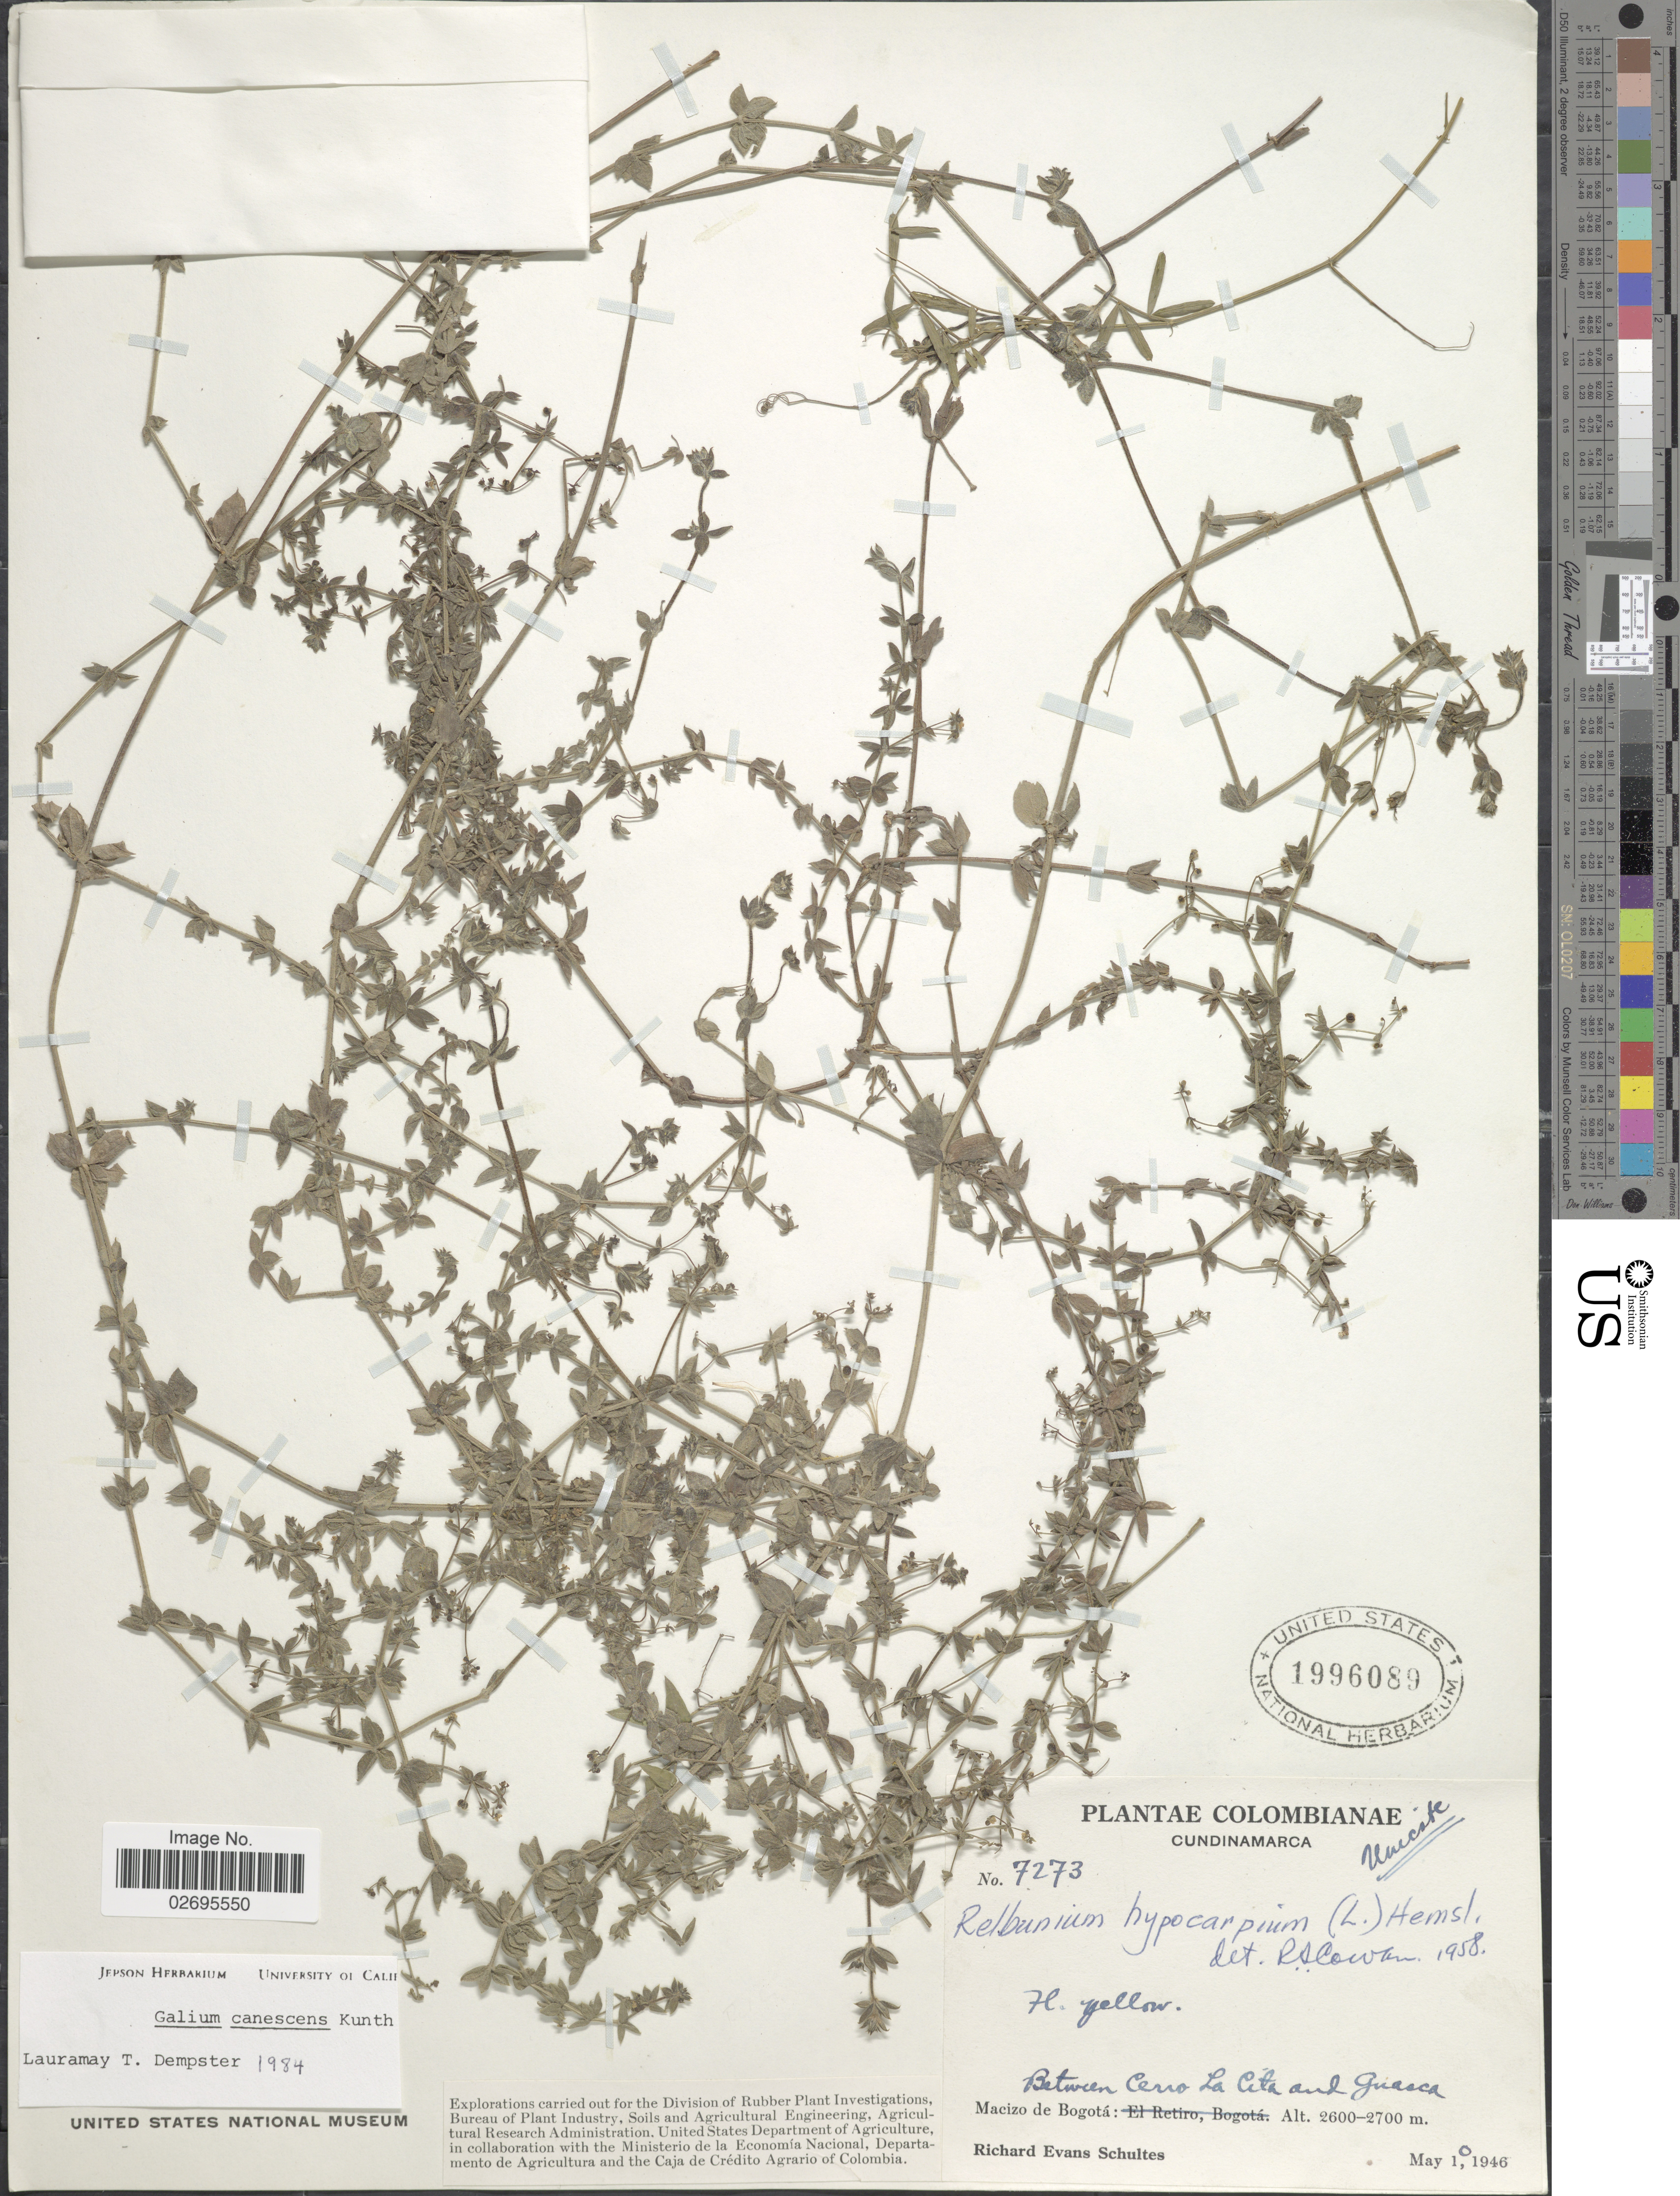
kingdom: Plantae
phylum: Tracheophyta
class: Magnoliopsida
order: Gentianales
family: Rubiaceae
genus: Galium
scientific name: Galium canescens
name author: Kunth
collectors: R. E. Schultes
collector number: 7273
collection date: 1946-05-10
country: Colombia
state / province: Cundinamarca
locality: Between Cerro La Cita and Guasca, Macizo de Bogotá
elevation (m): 2600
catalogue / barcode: US 1996089